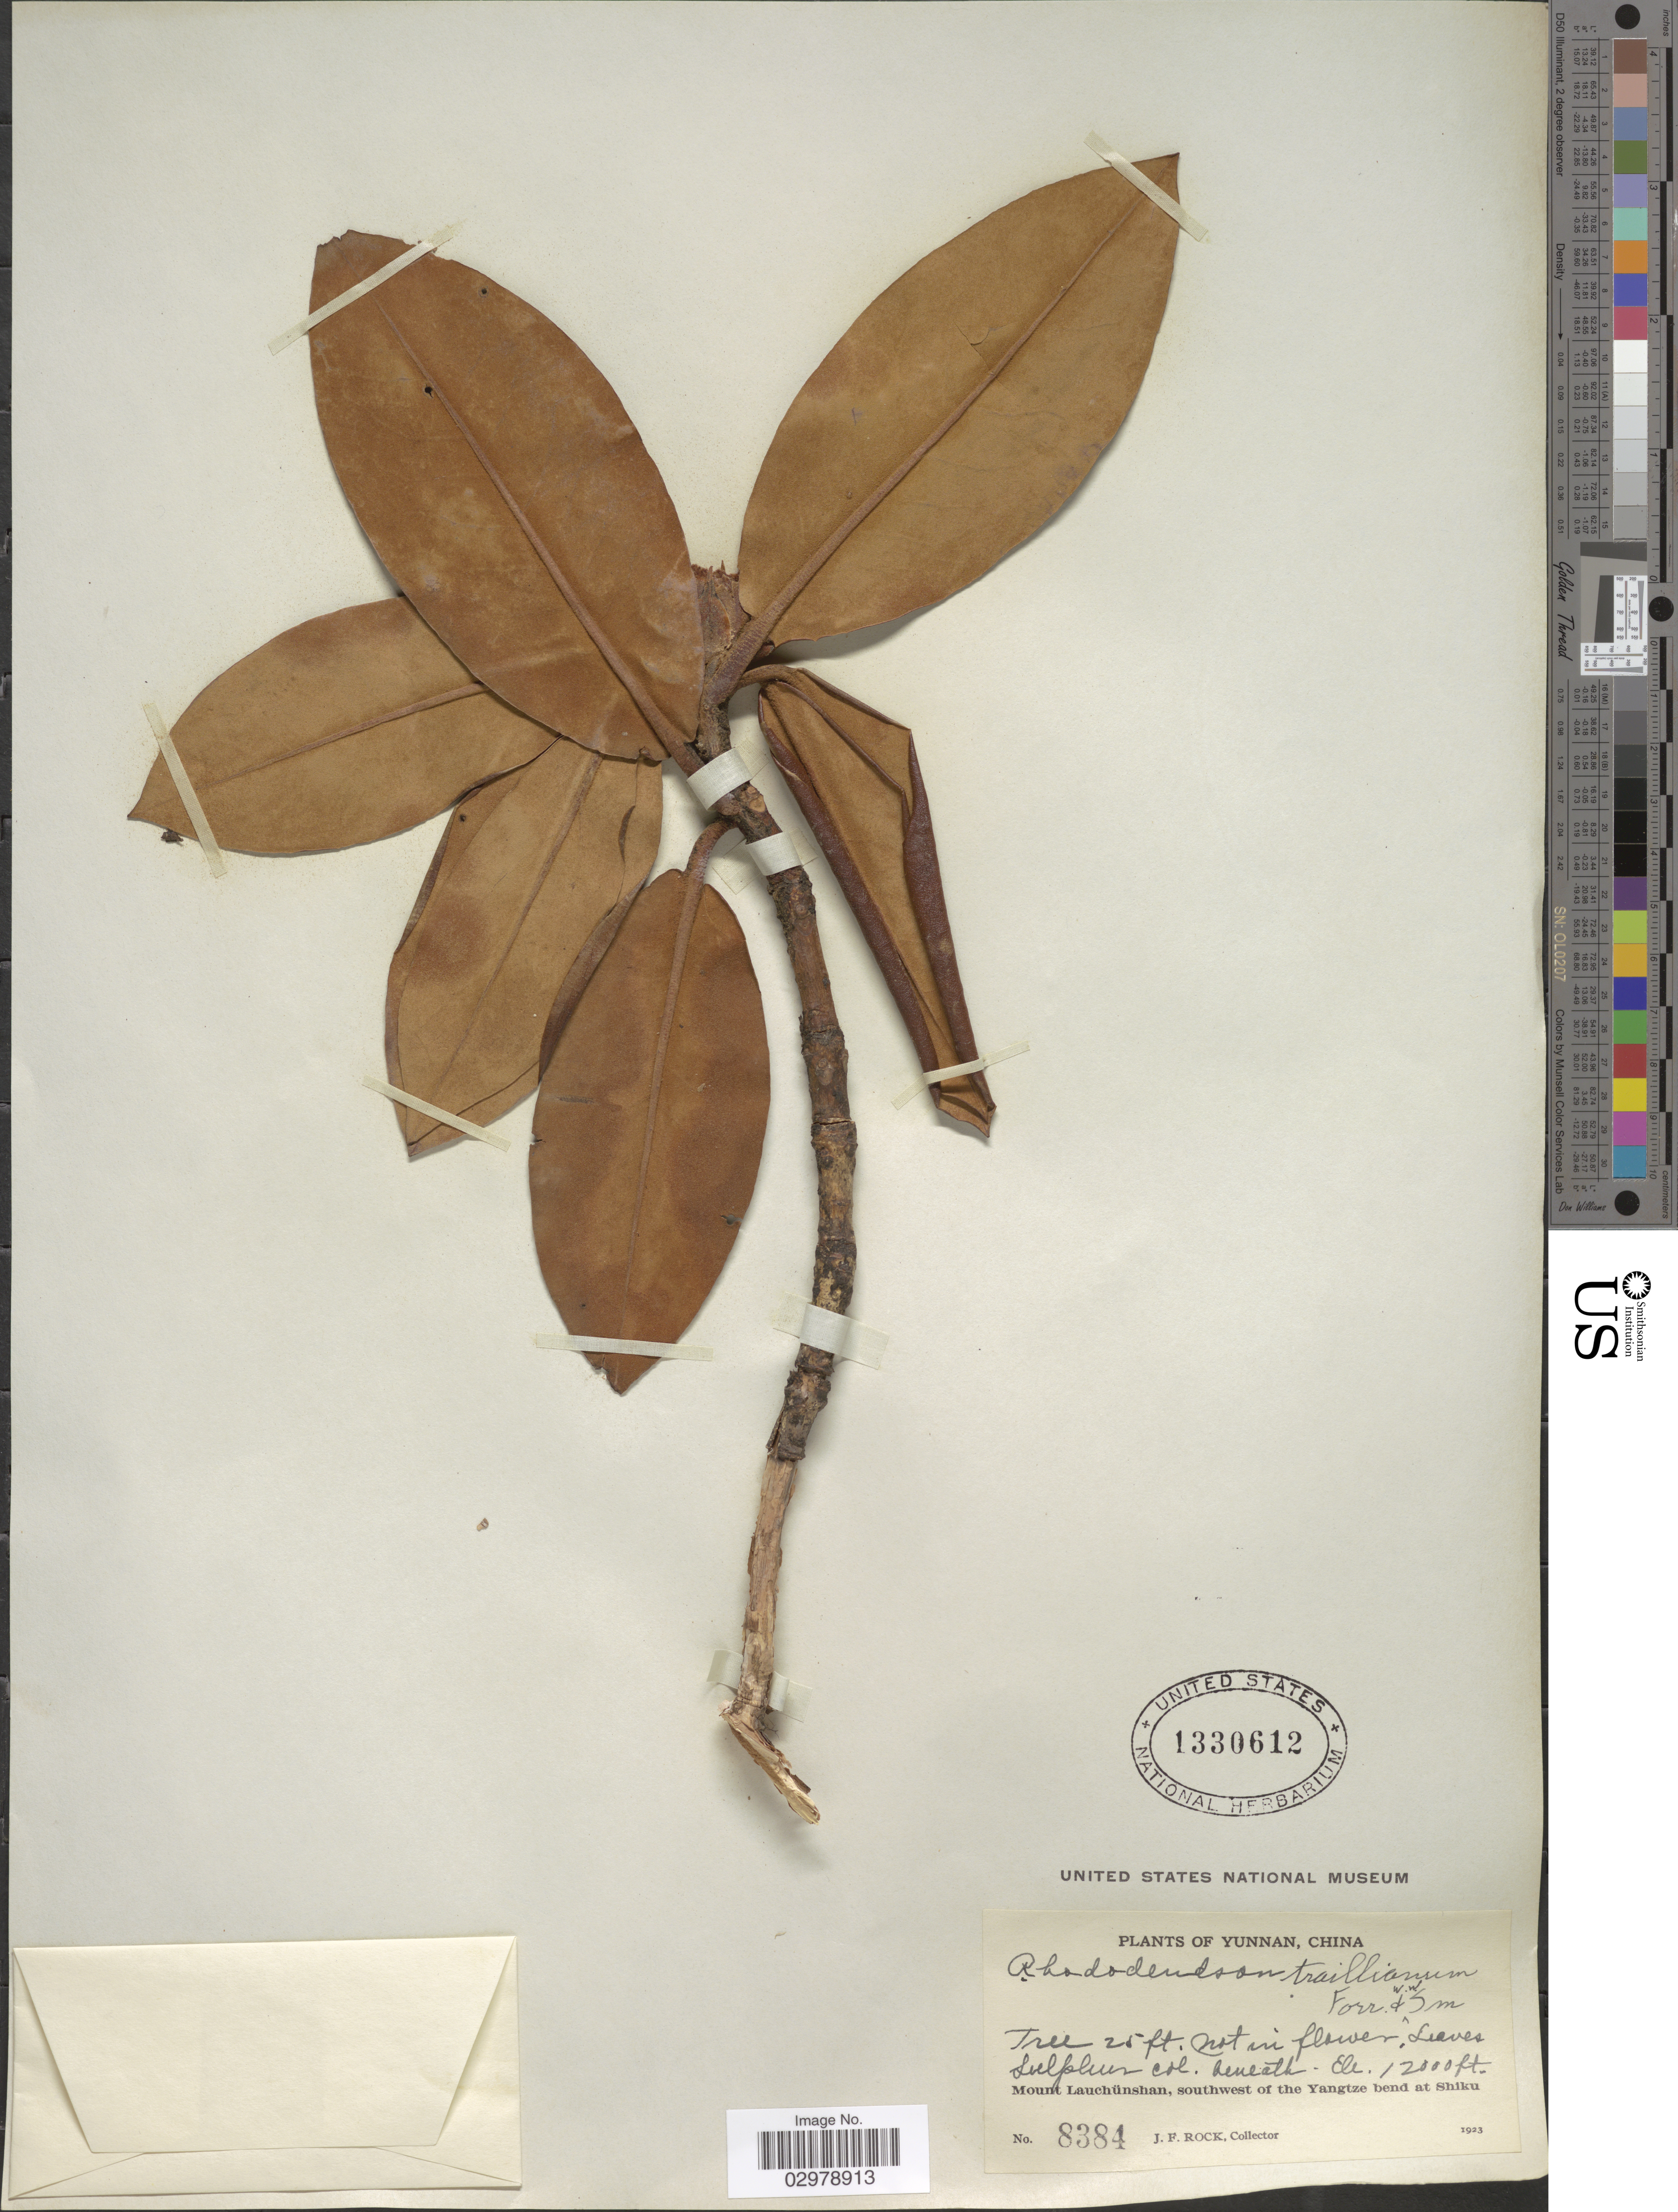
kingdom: Plantae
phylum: Tracheophyta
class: Magnoliopsida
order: Ericales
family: Ericaceae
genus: Rhododendron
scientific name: Rhododendron traillianum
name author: Forrest & W.W. Sm.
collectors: J. Rock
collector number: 8384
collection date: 1923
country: China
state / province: Yunnan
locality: Mount Lauchünshan, southwest of the Yangtze bend at Shiku.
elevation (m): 3658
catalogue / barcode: US 1330612